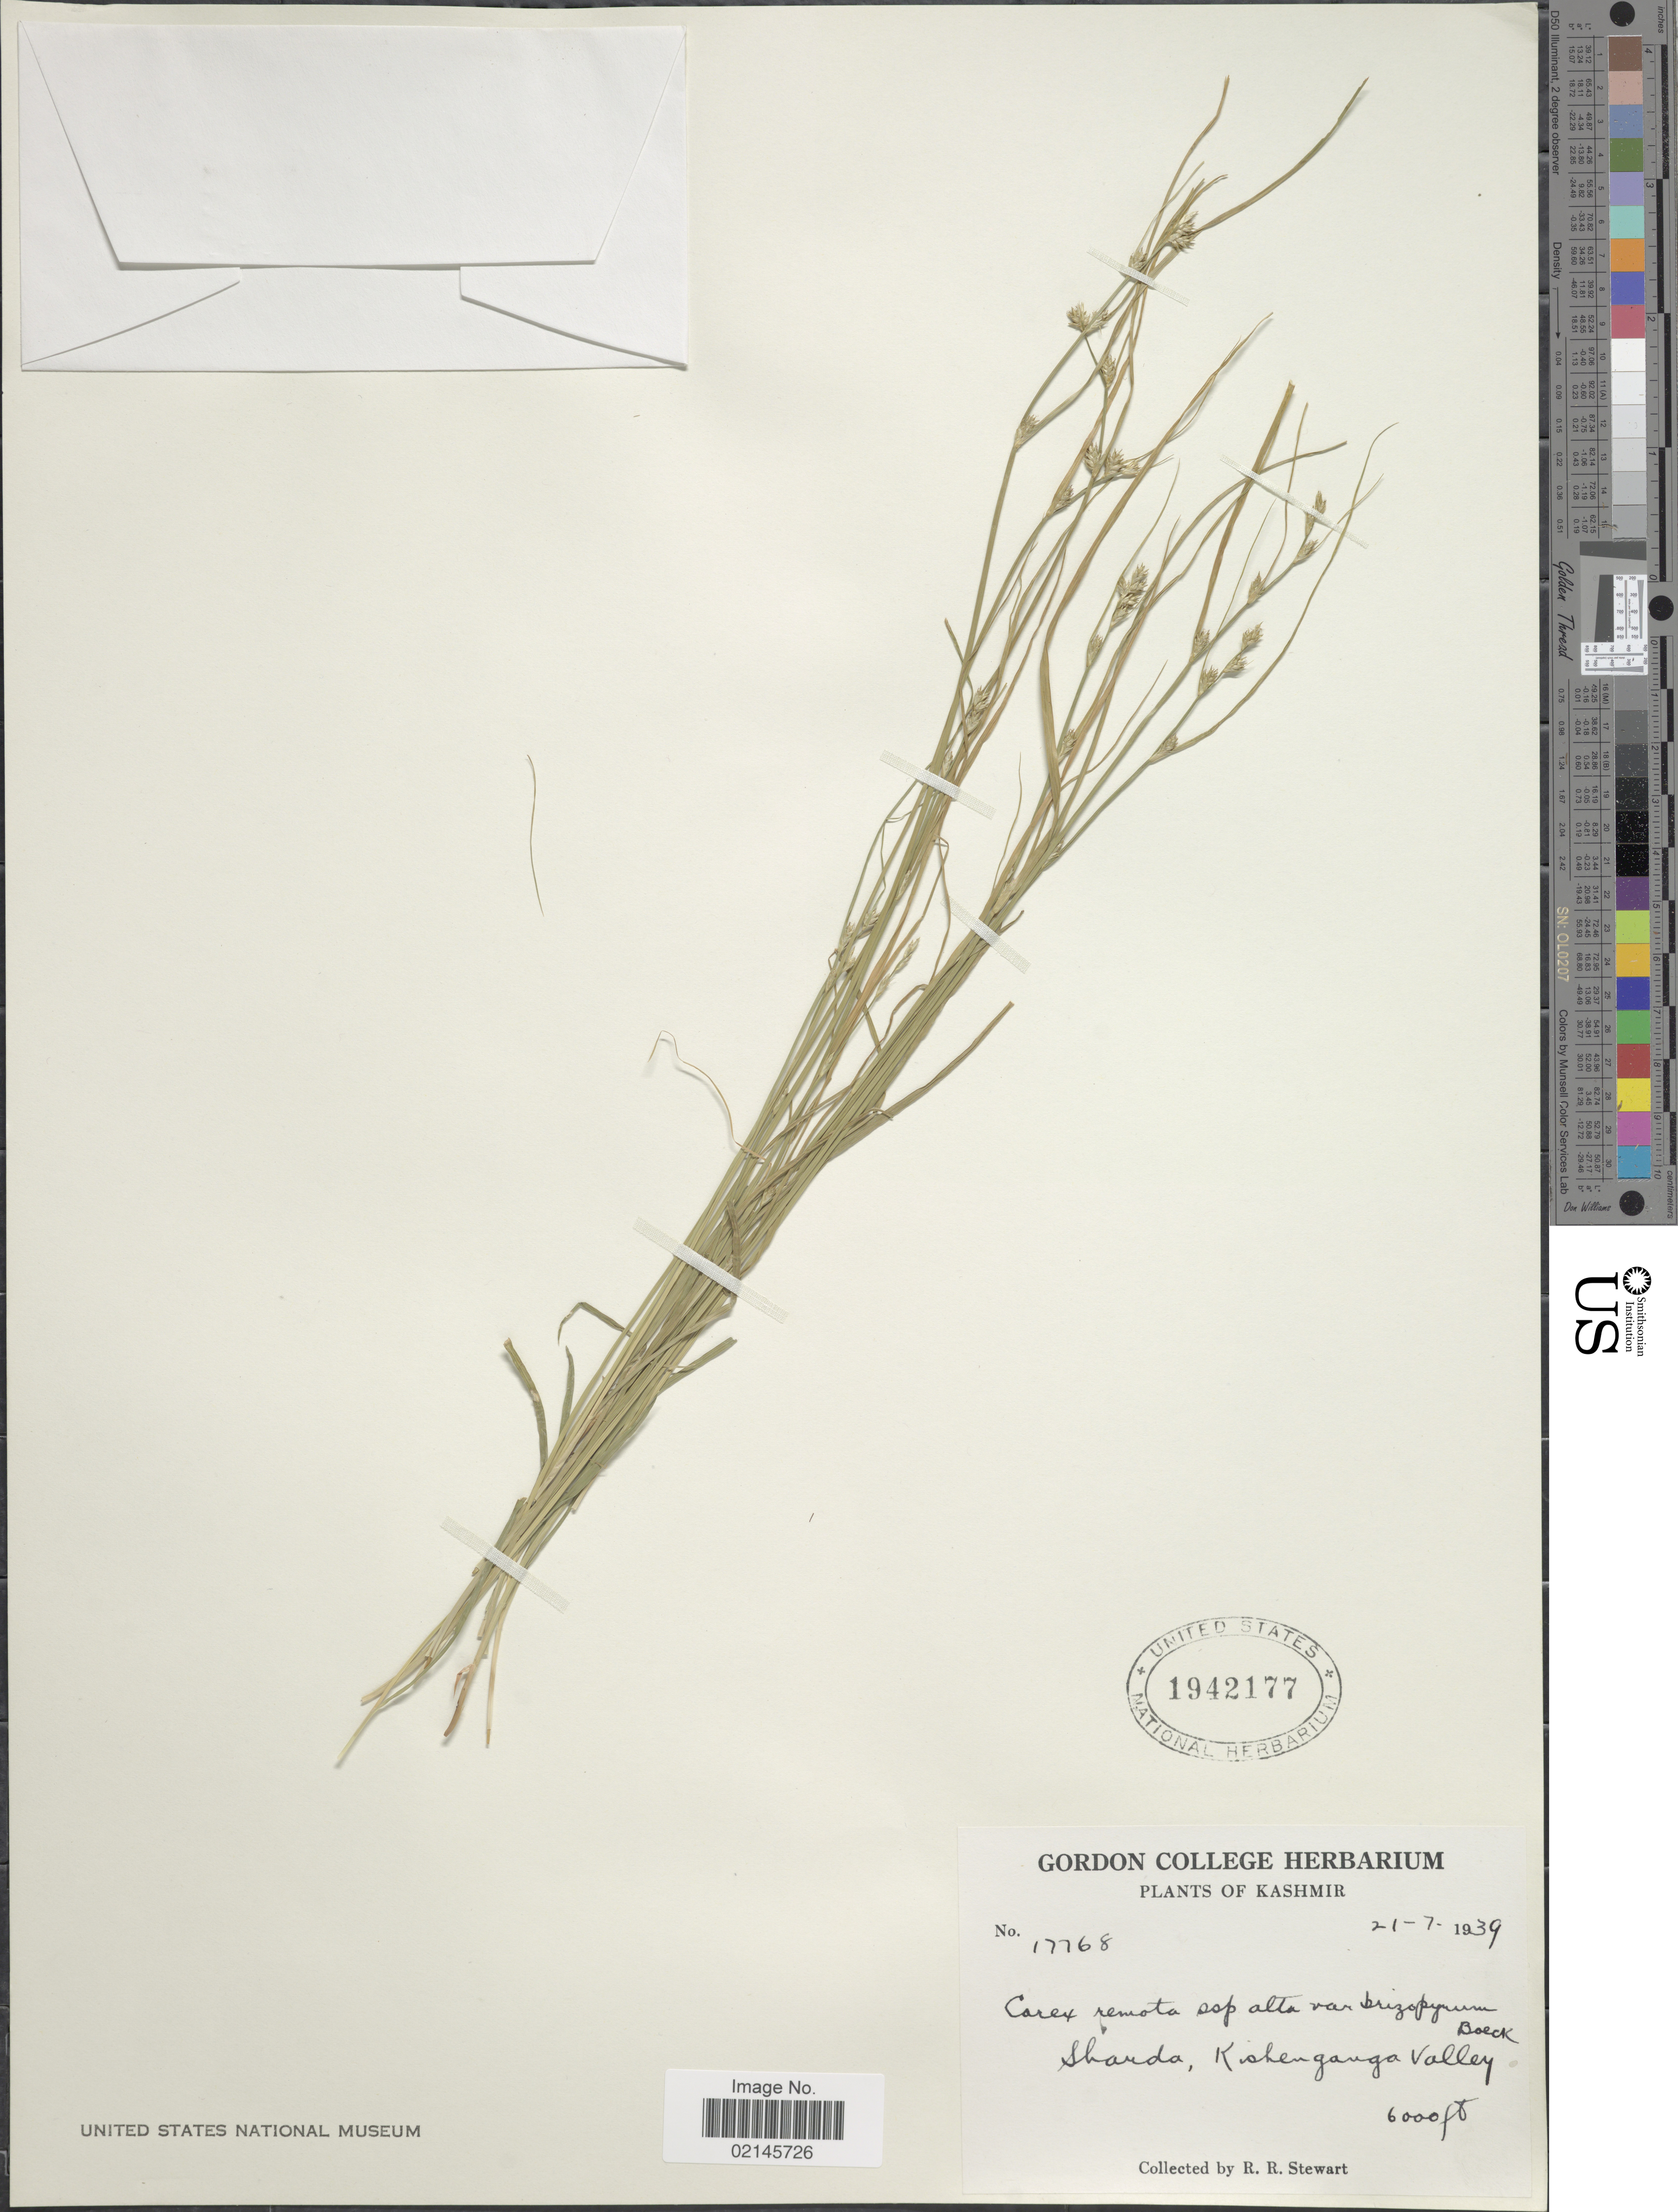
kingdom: Plantae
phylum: Tracheophyta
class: Liliopsida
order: Poales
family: Cyperaceae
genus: Carex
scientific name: Carex remota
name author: L.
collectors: R. R. Stewart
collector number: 17768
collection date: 1939-07-21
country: India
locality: Kashmir, Sharda, Kishenganga Valley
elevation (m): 1829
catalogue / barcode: US 1942177